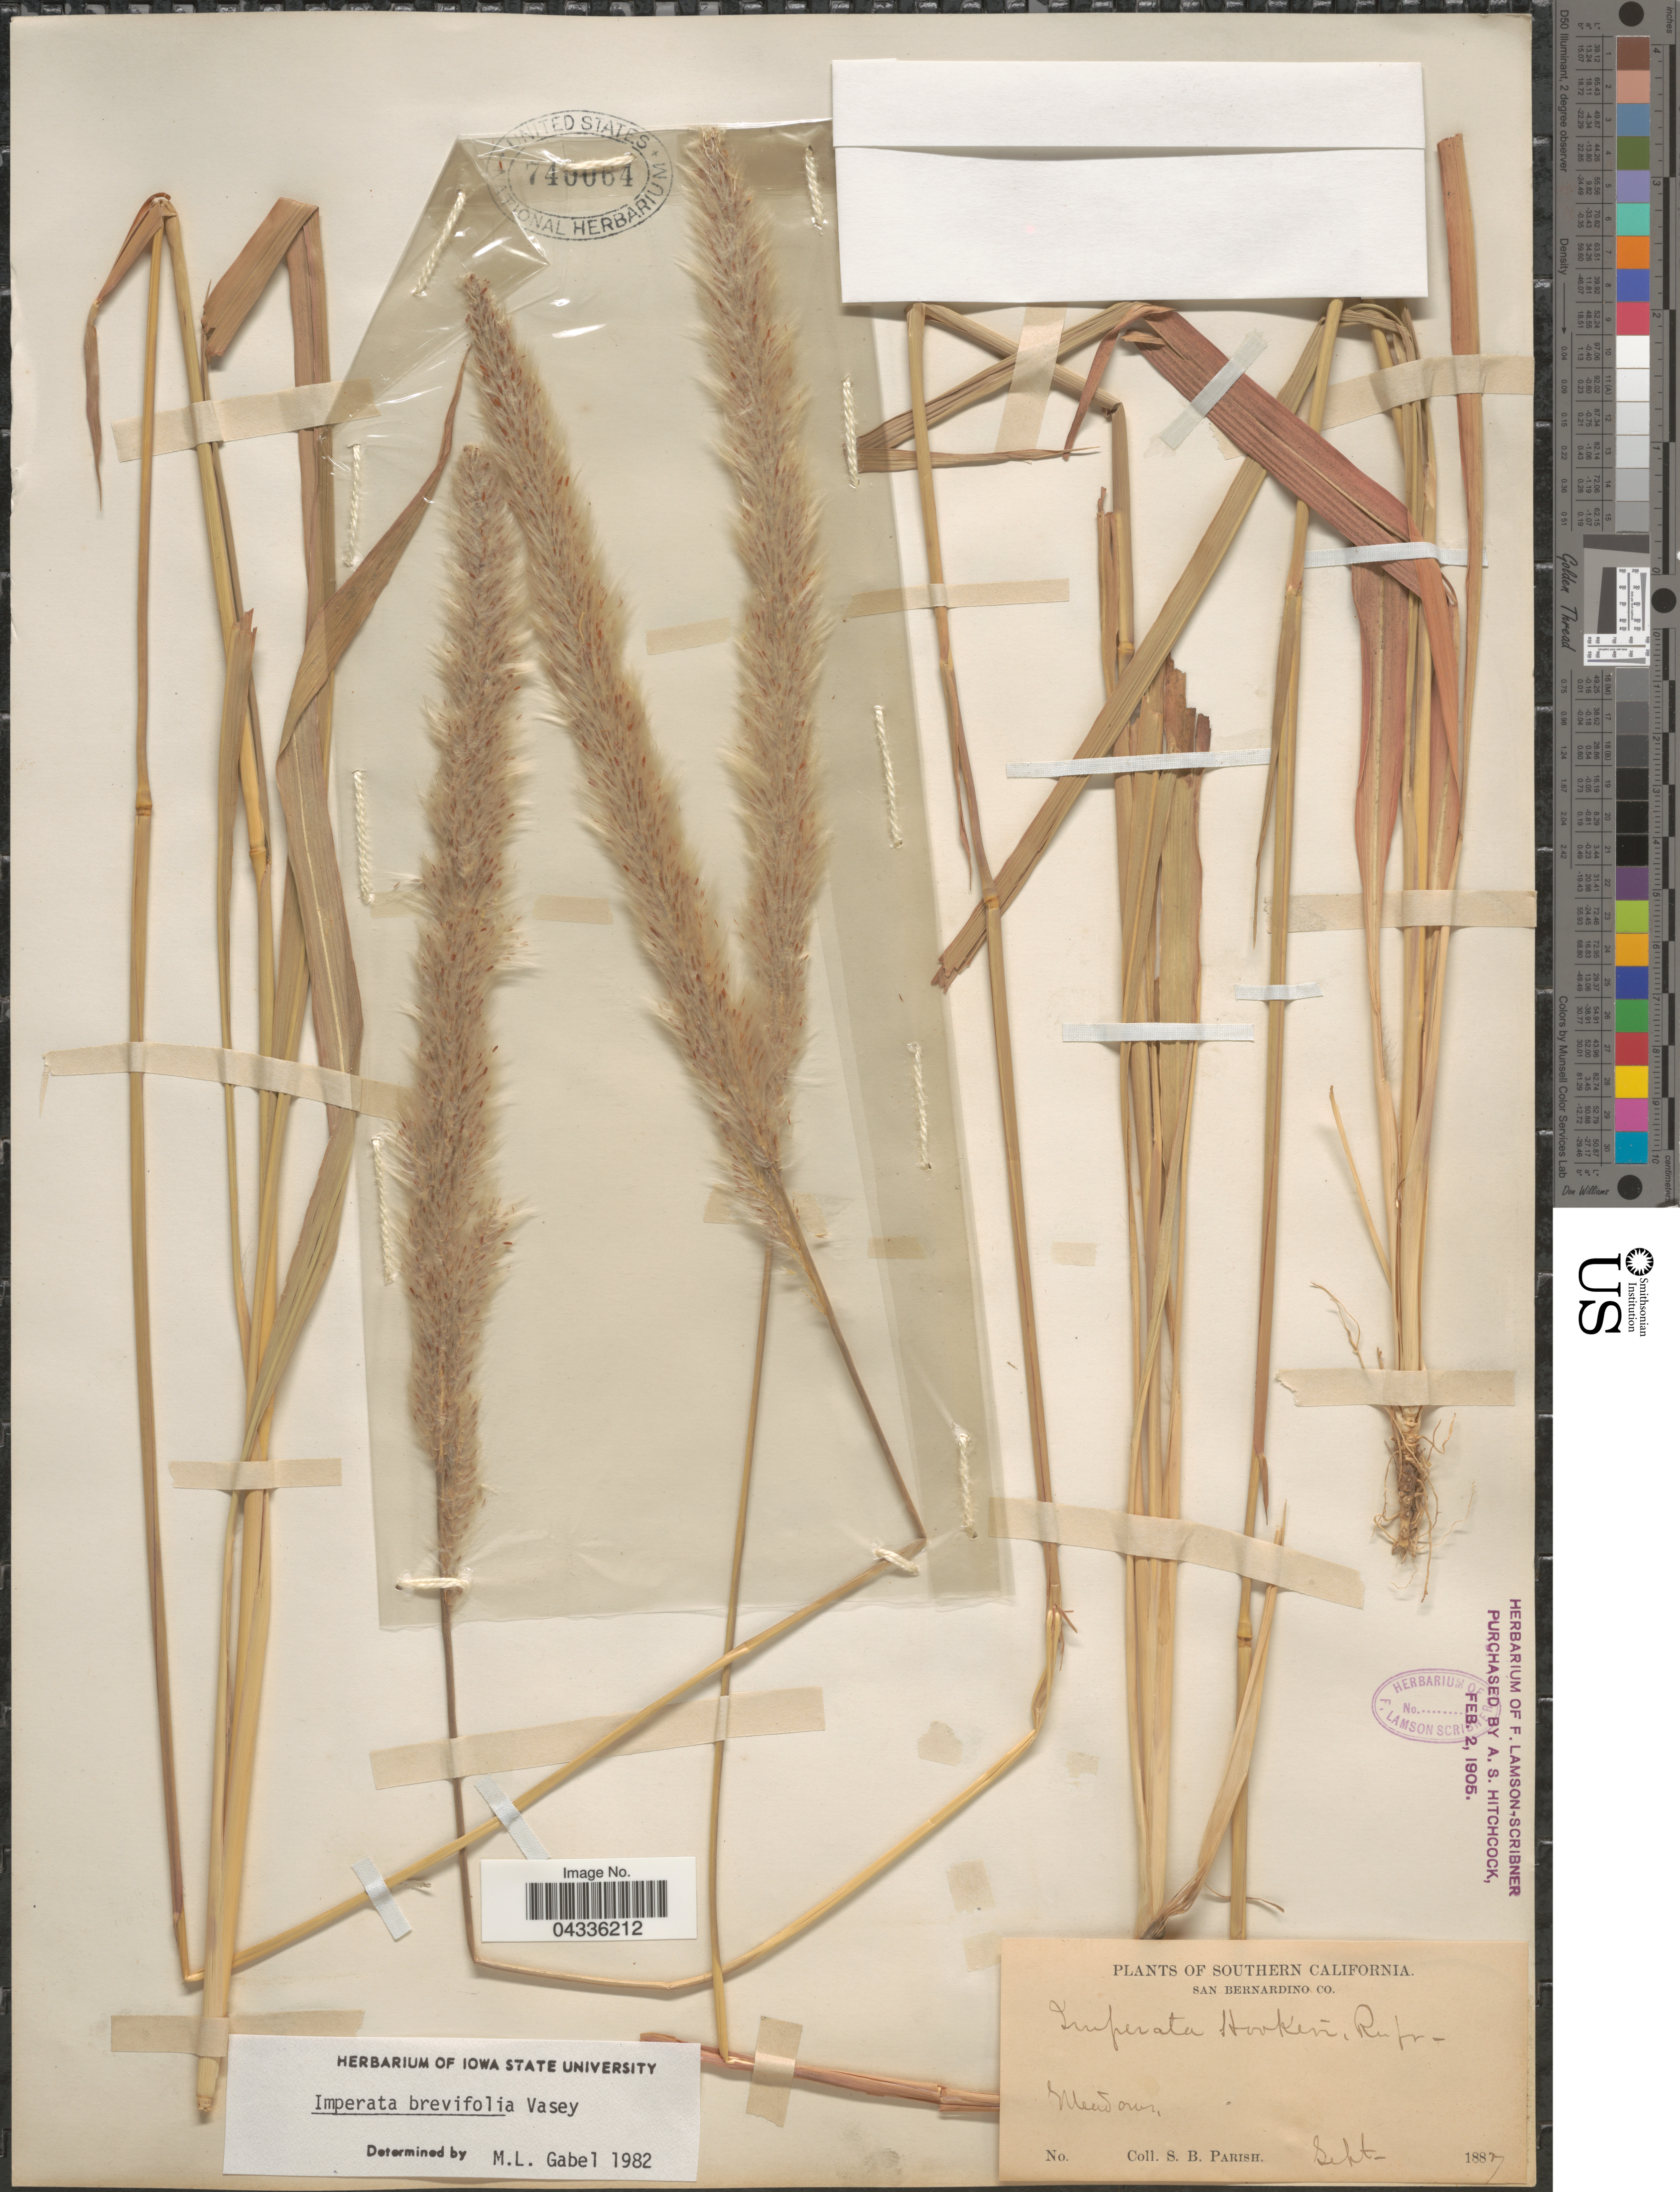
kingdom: Plantae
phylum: Tracheophyta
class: Liliopsida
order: Poales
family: Poaceae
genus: Imperata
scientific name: Imperata brevifolia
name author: Vasey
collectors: S. B. Parish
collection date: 1887-09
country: United States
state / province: California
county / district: San Bernardino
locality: Southern California. San Bernardino Co.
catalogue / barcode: US 740064